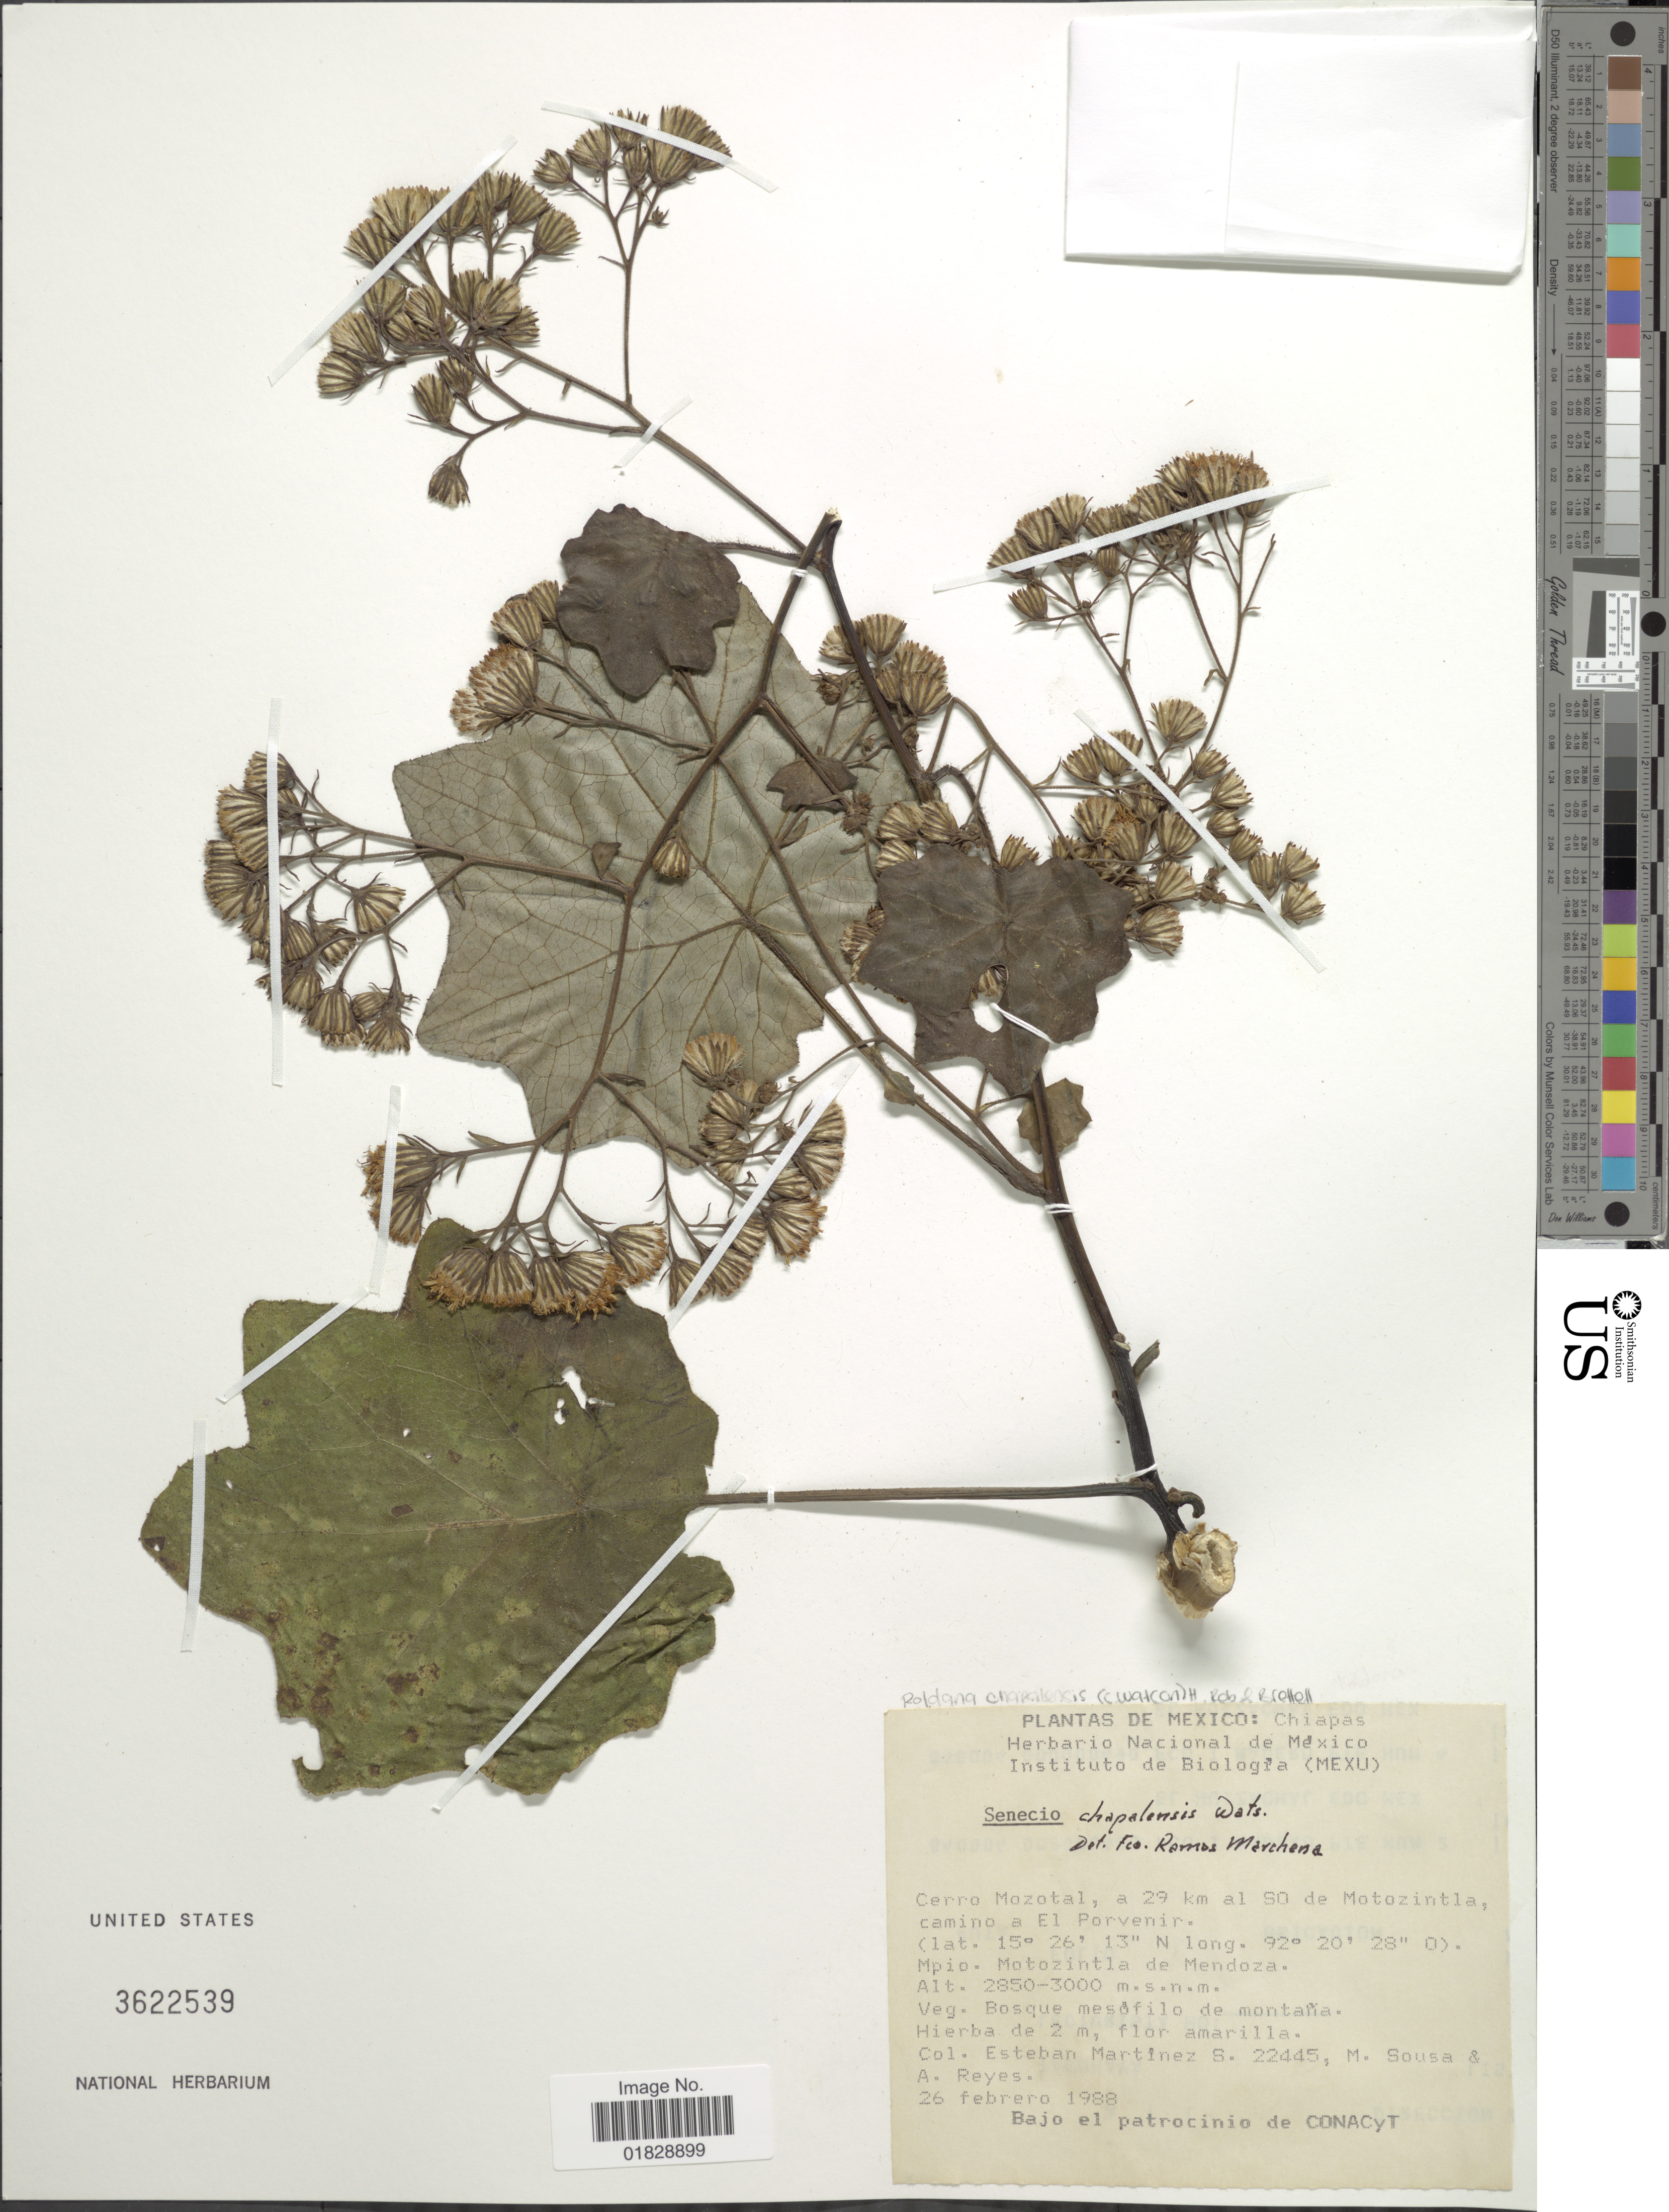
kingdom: Plantae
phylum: Tracheophyta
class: Magnoliopsida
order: Asterales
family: Asteraceae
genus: Roldana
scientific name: Roldana chapalensis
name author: (S. Watson) H. Rob. & Brettell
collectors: E. M. Martínez S., M. Sousa & A. Reyes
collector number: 22445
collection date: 1988-02-26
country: Mexico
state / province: Chiapas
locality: Cerro Mozotal, a 29 km al SO de Motozintla, camino a El Porvenir. Mpio. Motozintla de Mendoza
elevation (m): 2850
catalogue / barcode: US 3622539